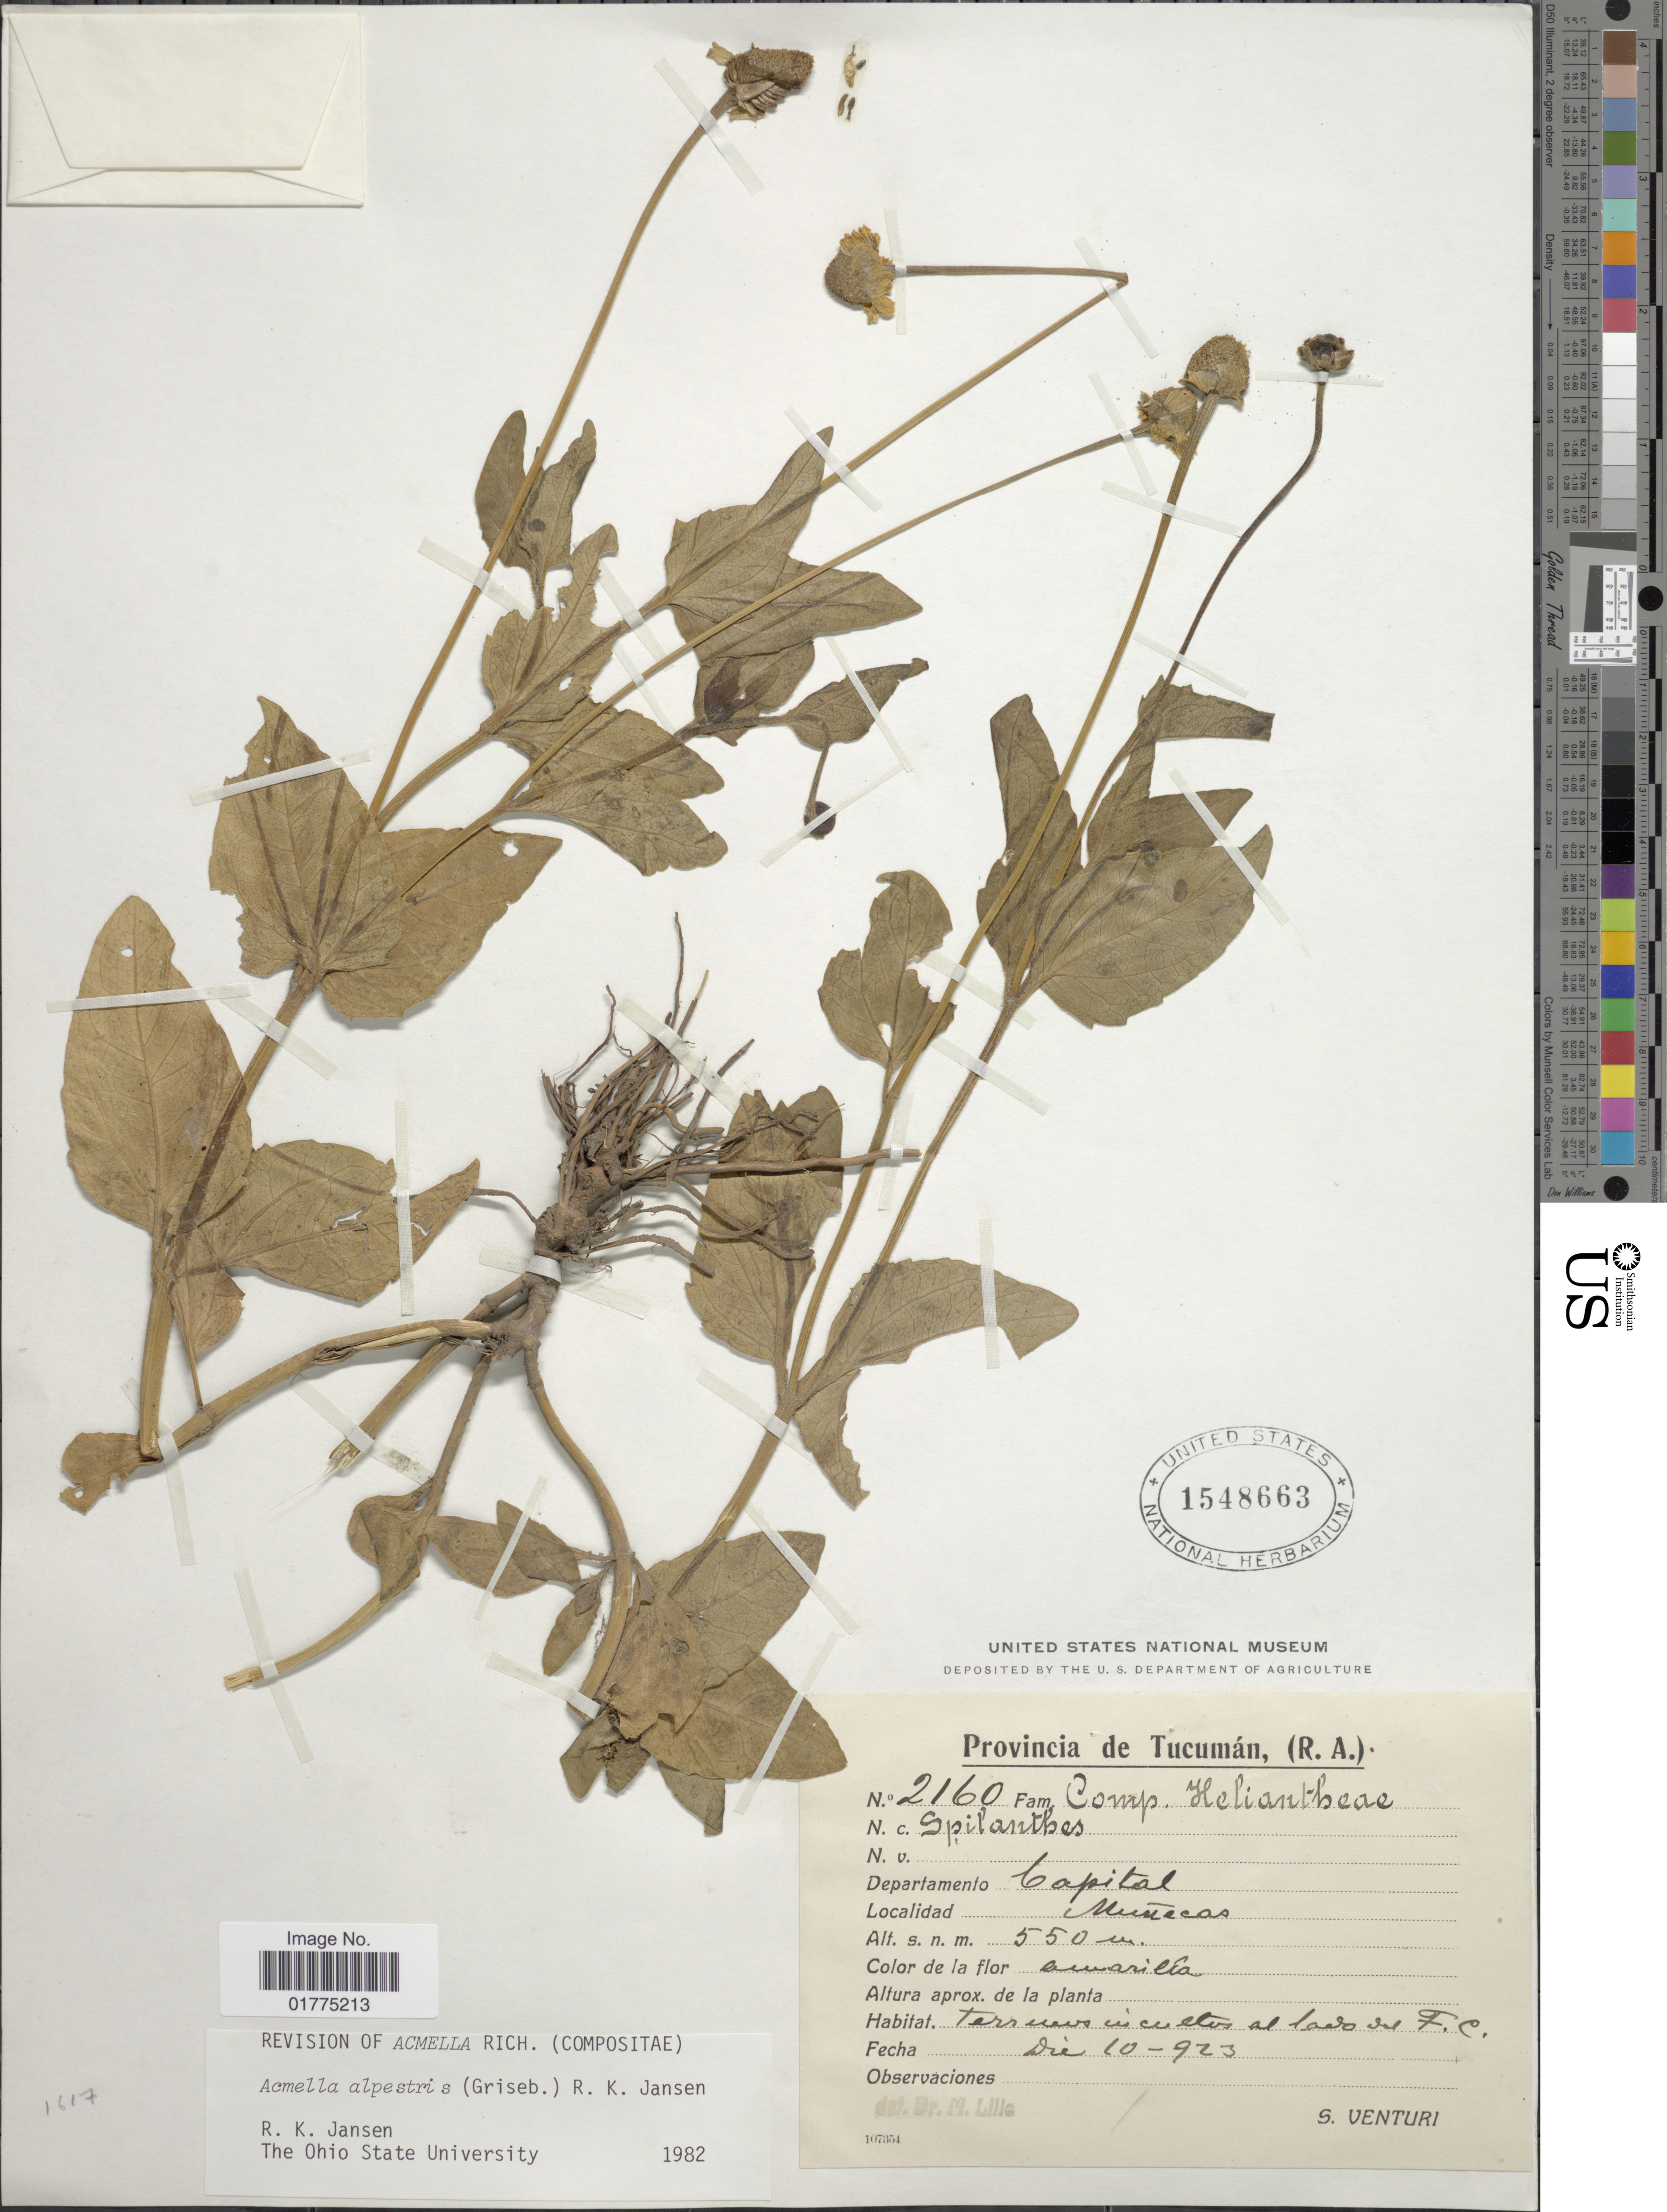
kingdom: Plantae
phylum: Tracheophyta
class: Magnoliopsida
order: Asterales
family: Asteraceae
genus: Acmella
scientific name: Acmella alpestris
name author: (Griseb.) R.K. Jansen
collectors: S. Venturi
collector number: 2160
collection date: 1923-12-10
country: Argentina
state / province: Tucumán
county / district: Capital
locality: Muñecas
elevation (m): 550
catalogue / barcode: US 1548663